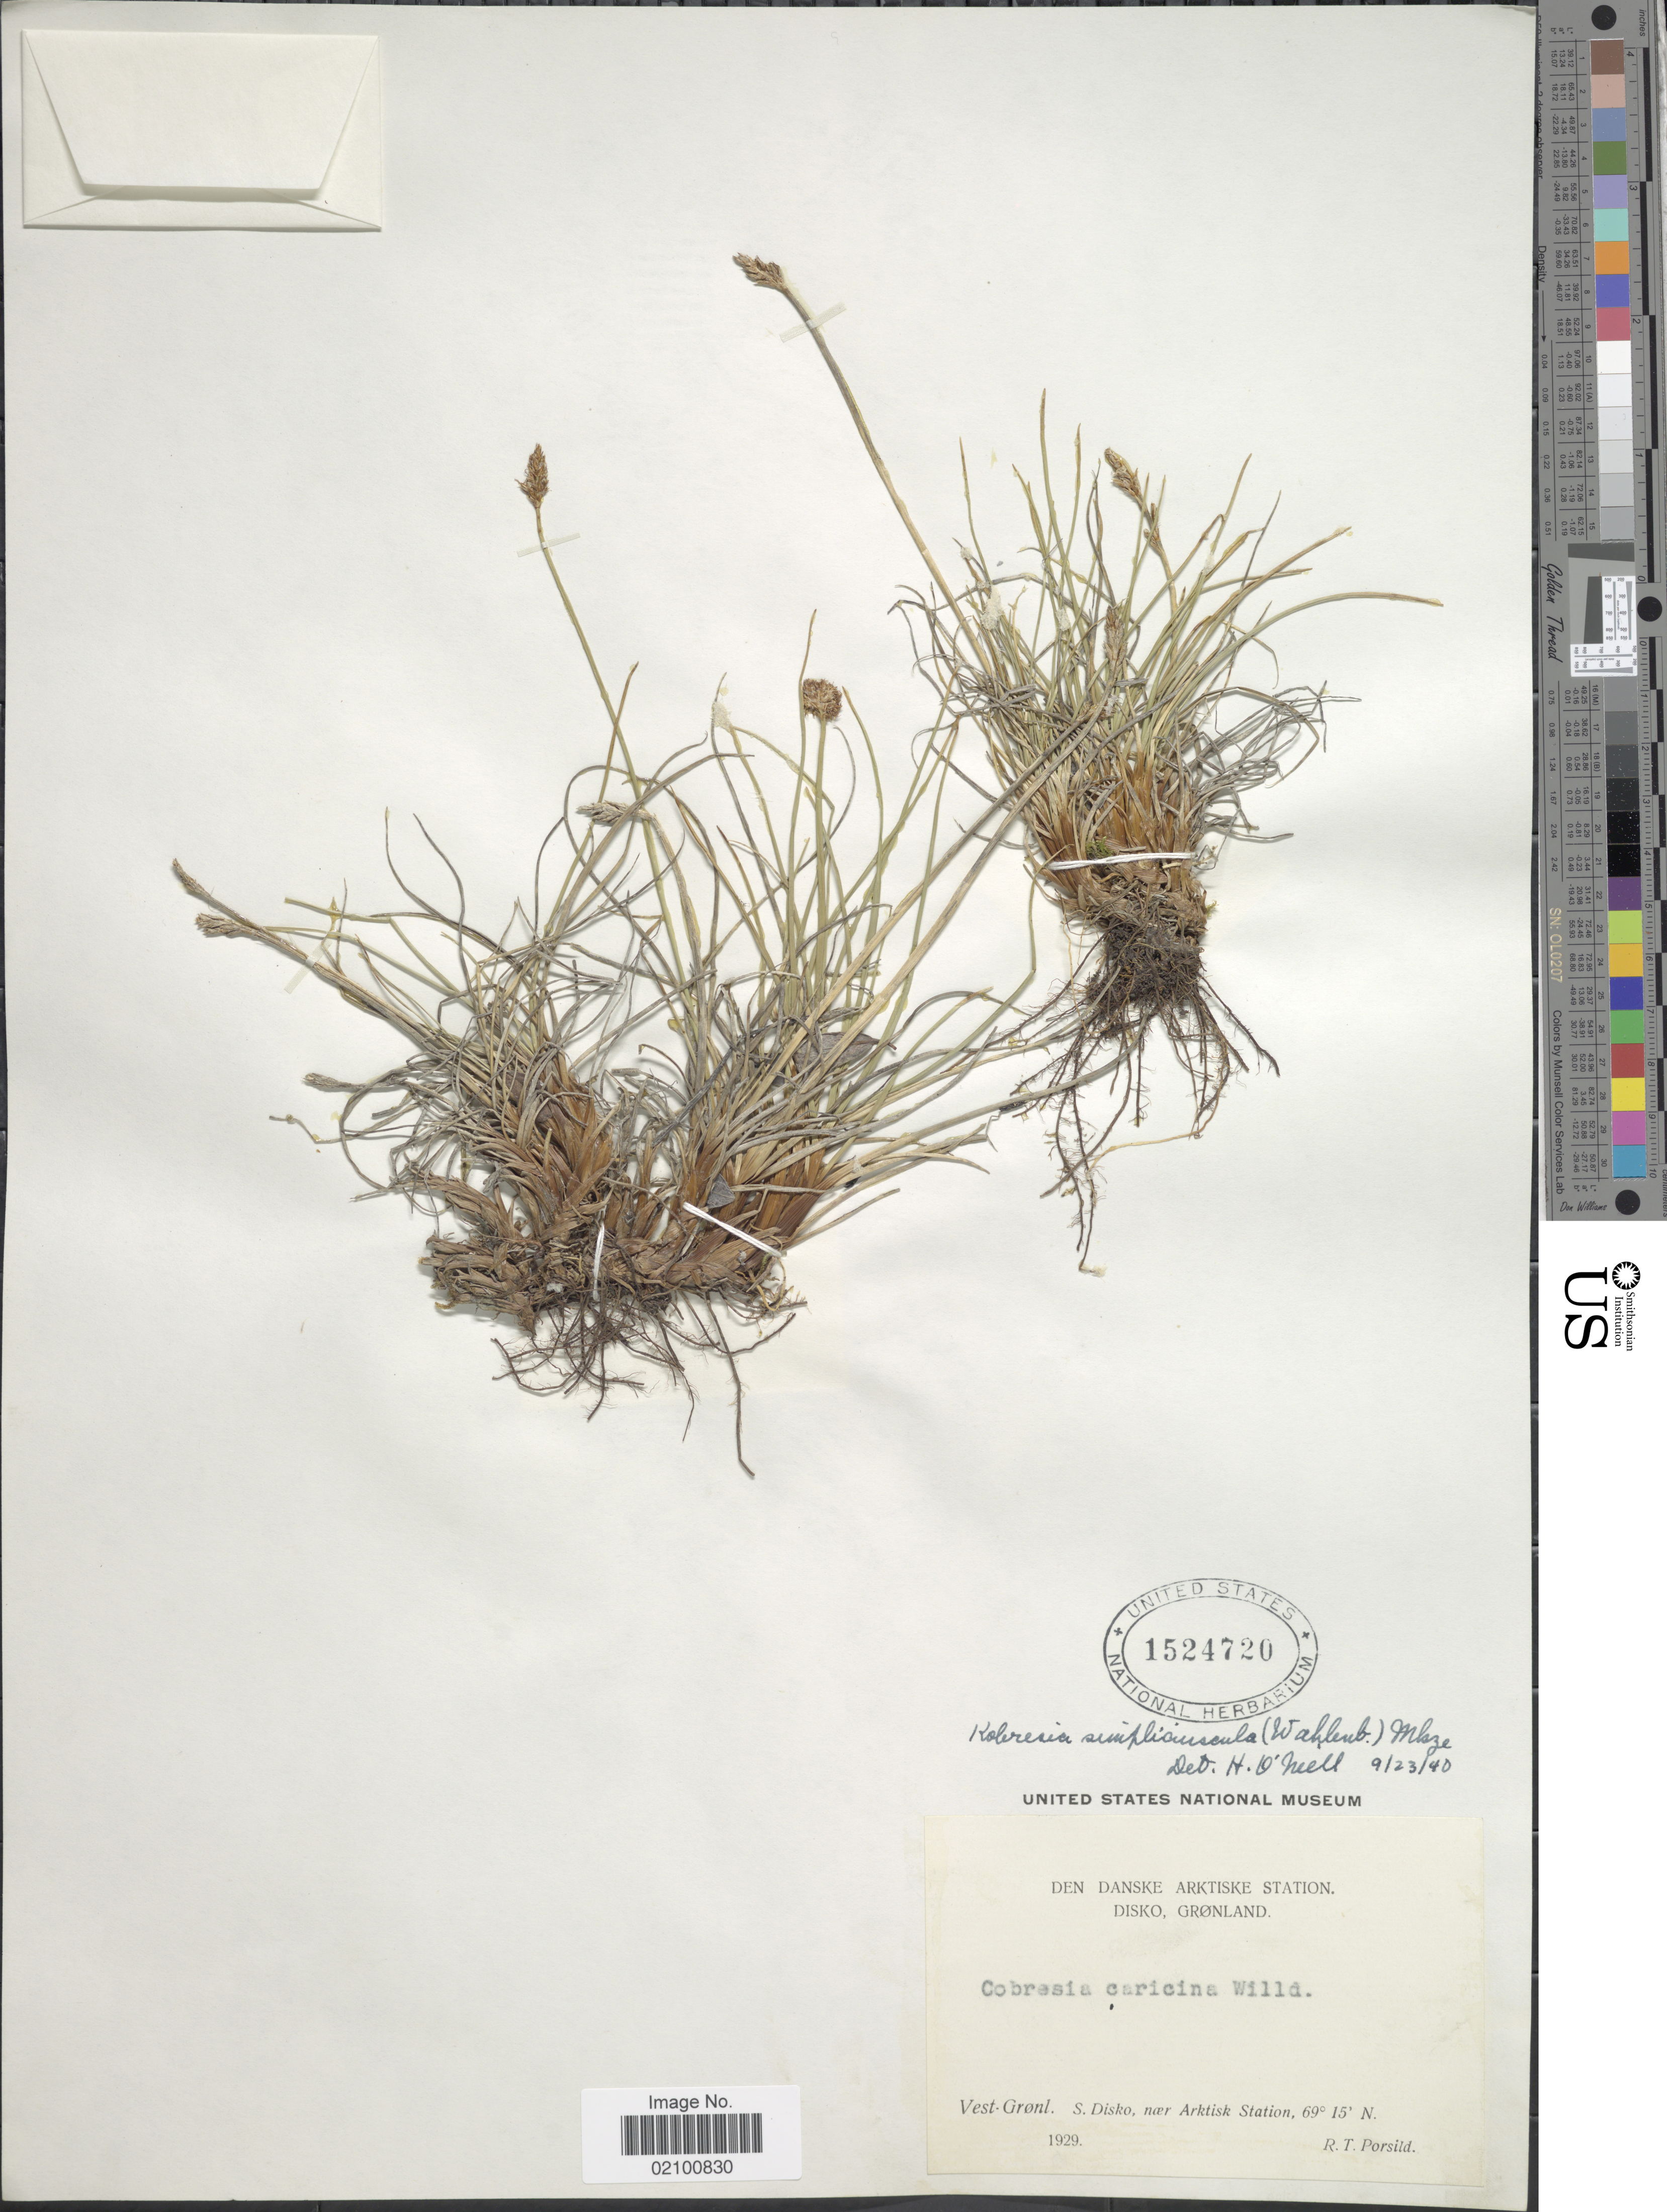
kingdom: Plantae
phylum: Tracheophyta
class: Liliopsida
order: Poales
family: Cyperaceae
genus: Carex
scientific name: Carex simpliciuscula subsp. simpliciuscula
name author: Wahlenb.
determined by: Strong, M. T., (US), Smithsonian Institution - National Museum of Natural History (UNITED STATES)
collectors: R. T. Porsild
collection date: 1929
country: Greenland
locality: Disko, Gronland, Vest-Gronl. S. Disko, near Arktisk Station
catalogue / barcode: US 1524720